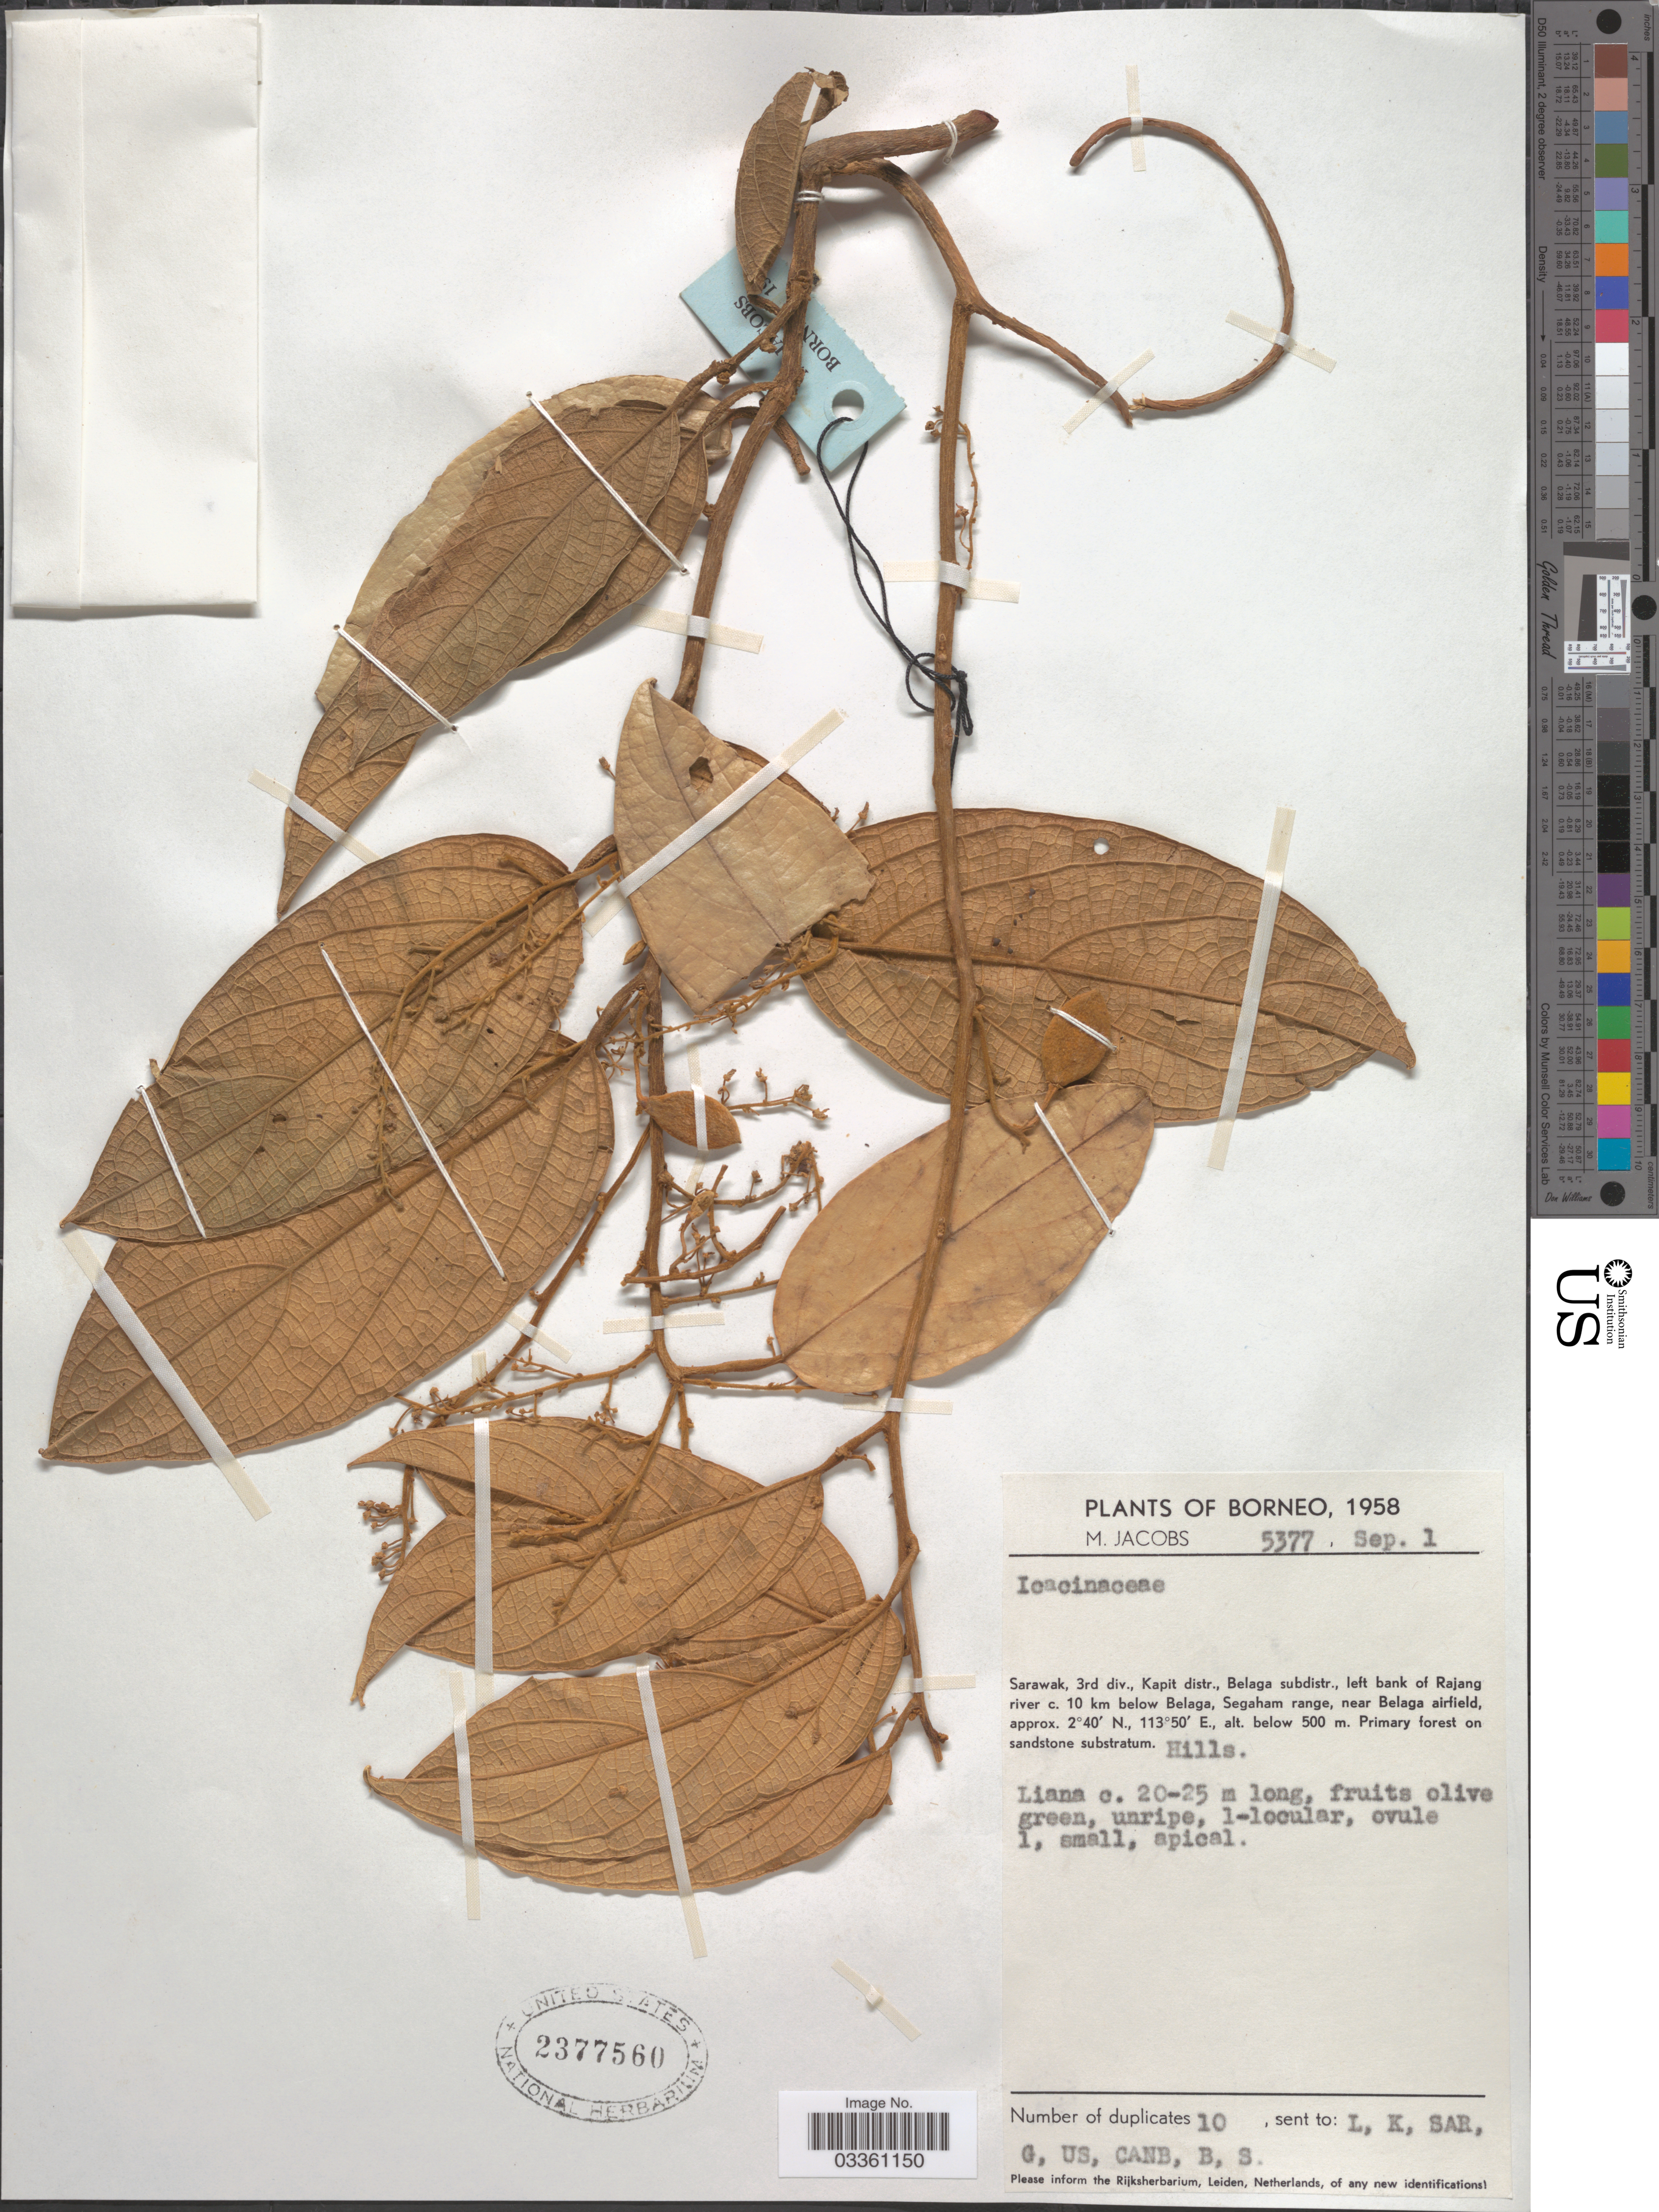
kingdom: Plantae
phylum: Tracheophyta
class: Magnoliopsida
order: Icacinales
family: Icacinaceae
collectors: M. Jacobs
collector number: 5377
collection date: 1958-09-01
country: Malaysia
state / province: Sarawak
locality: Borneo. 3rd div., Kapit distr., Belaga subdistr., left bank of Rajang river c. 10 km below Belaga, Segaham range, near Belaga airfield.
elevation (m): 500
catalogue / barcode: US 2377560